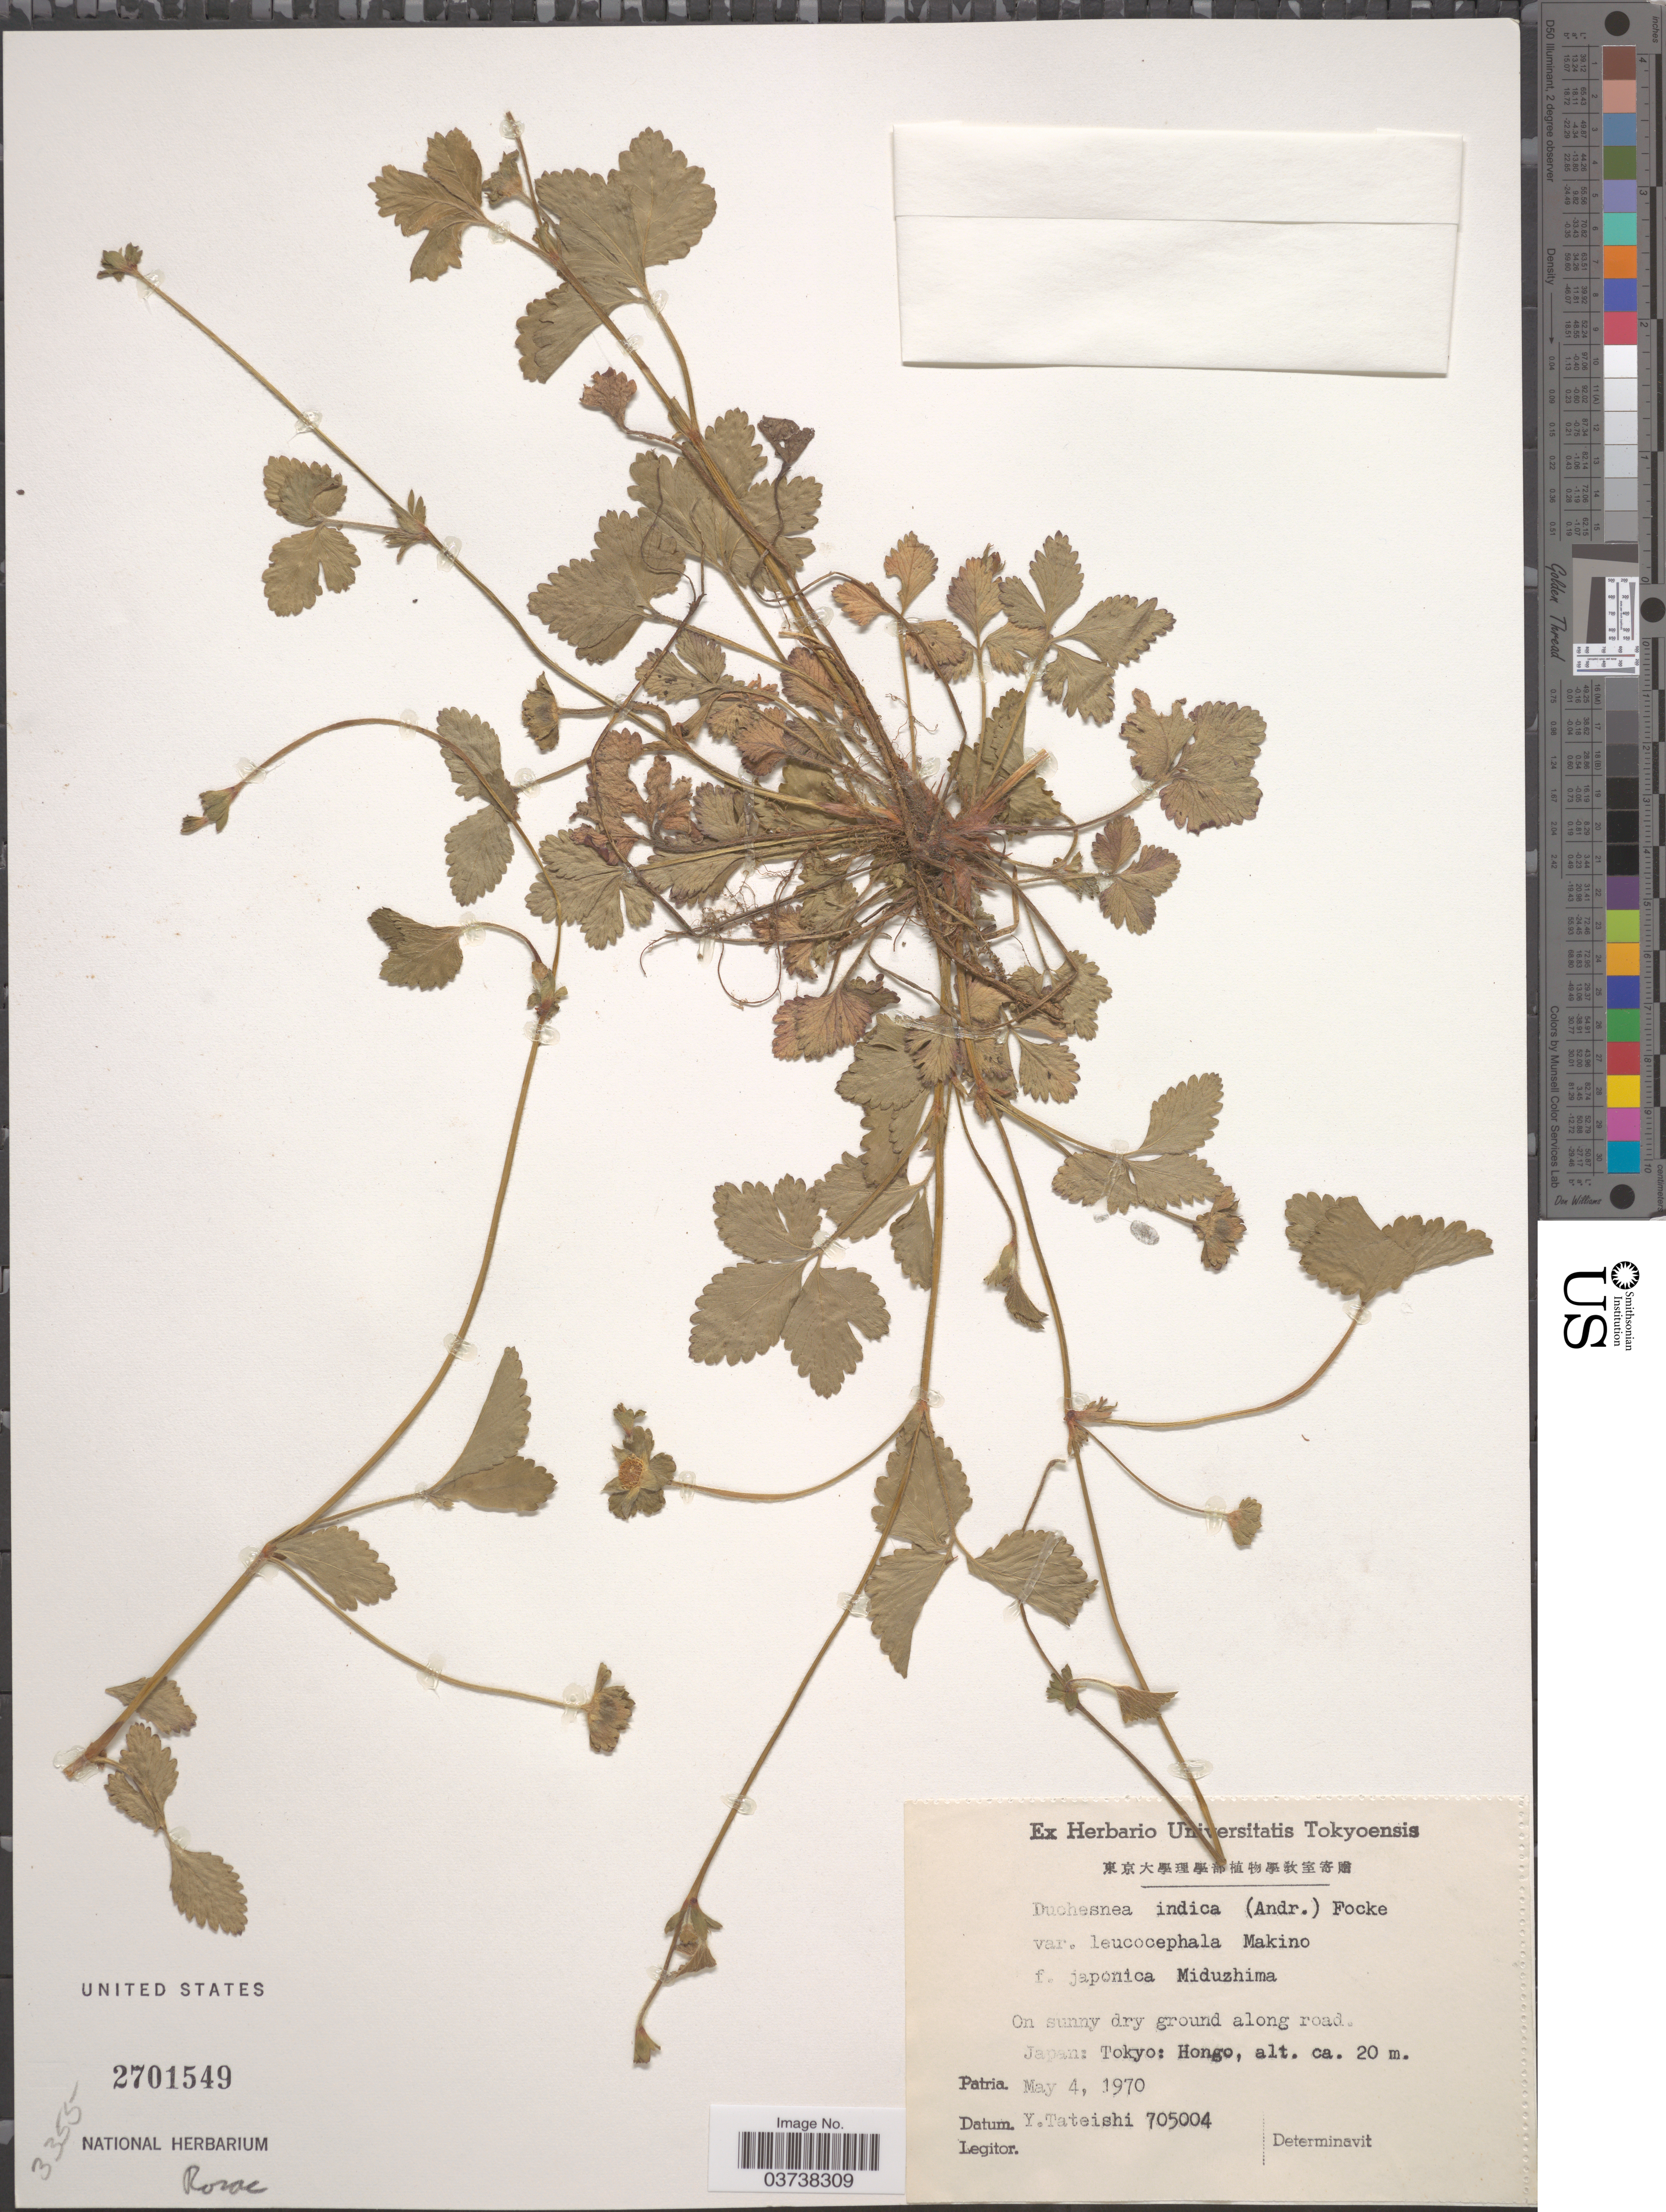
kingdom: Plantae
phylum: Tracheophyta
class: Magnoliopsida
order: Rosales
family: Rosaceae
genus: Potentilla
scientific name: Potentilla indica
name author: (Andrews) Th. Wolf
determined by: Strong, Mark T., (BOT), Smithsonian Institution - National Museum of Natural History (UNITED STATES)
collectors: Y. Tateishi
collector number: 705004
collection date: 1970-05-04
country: Japan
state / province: Tokyo, Federal City of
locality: Tokyo: Hongo.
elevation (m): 20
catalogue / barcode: US 2701549